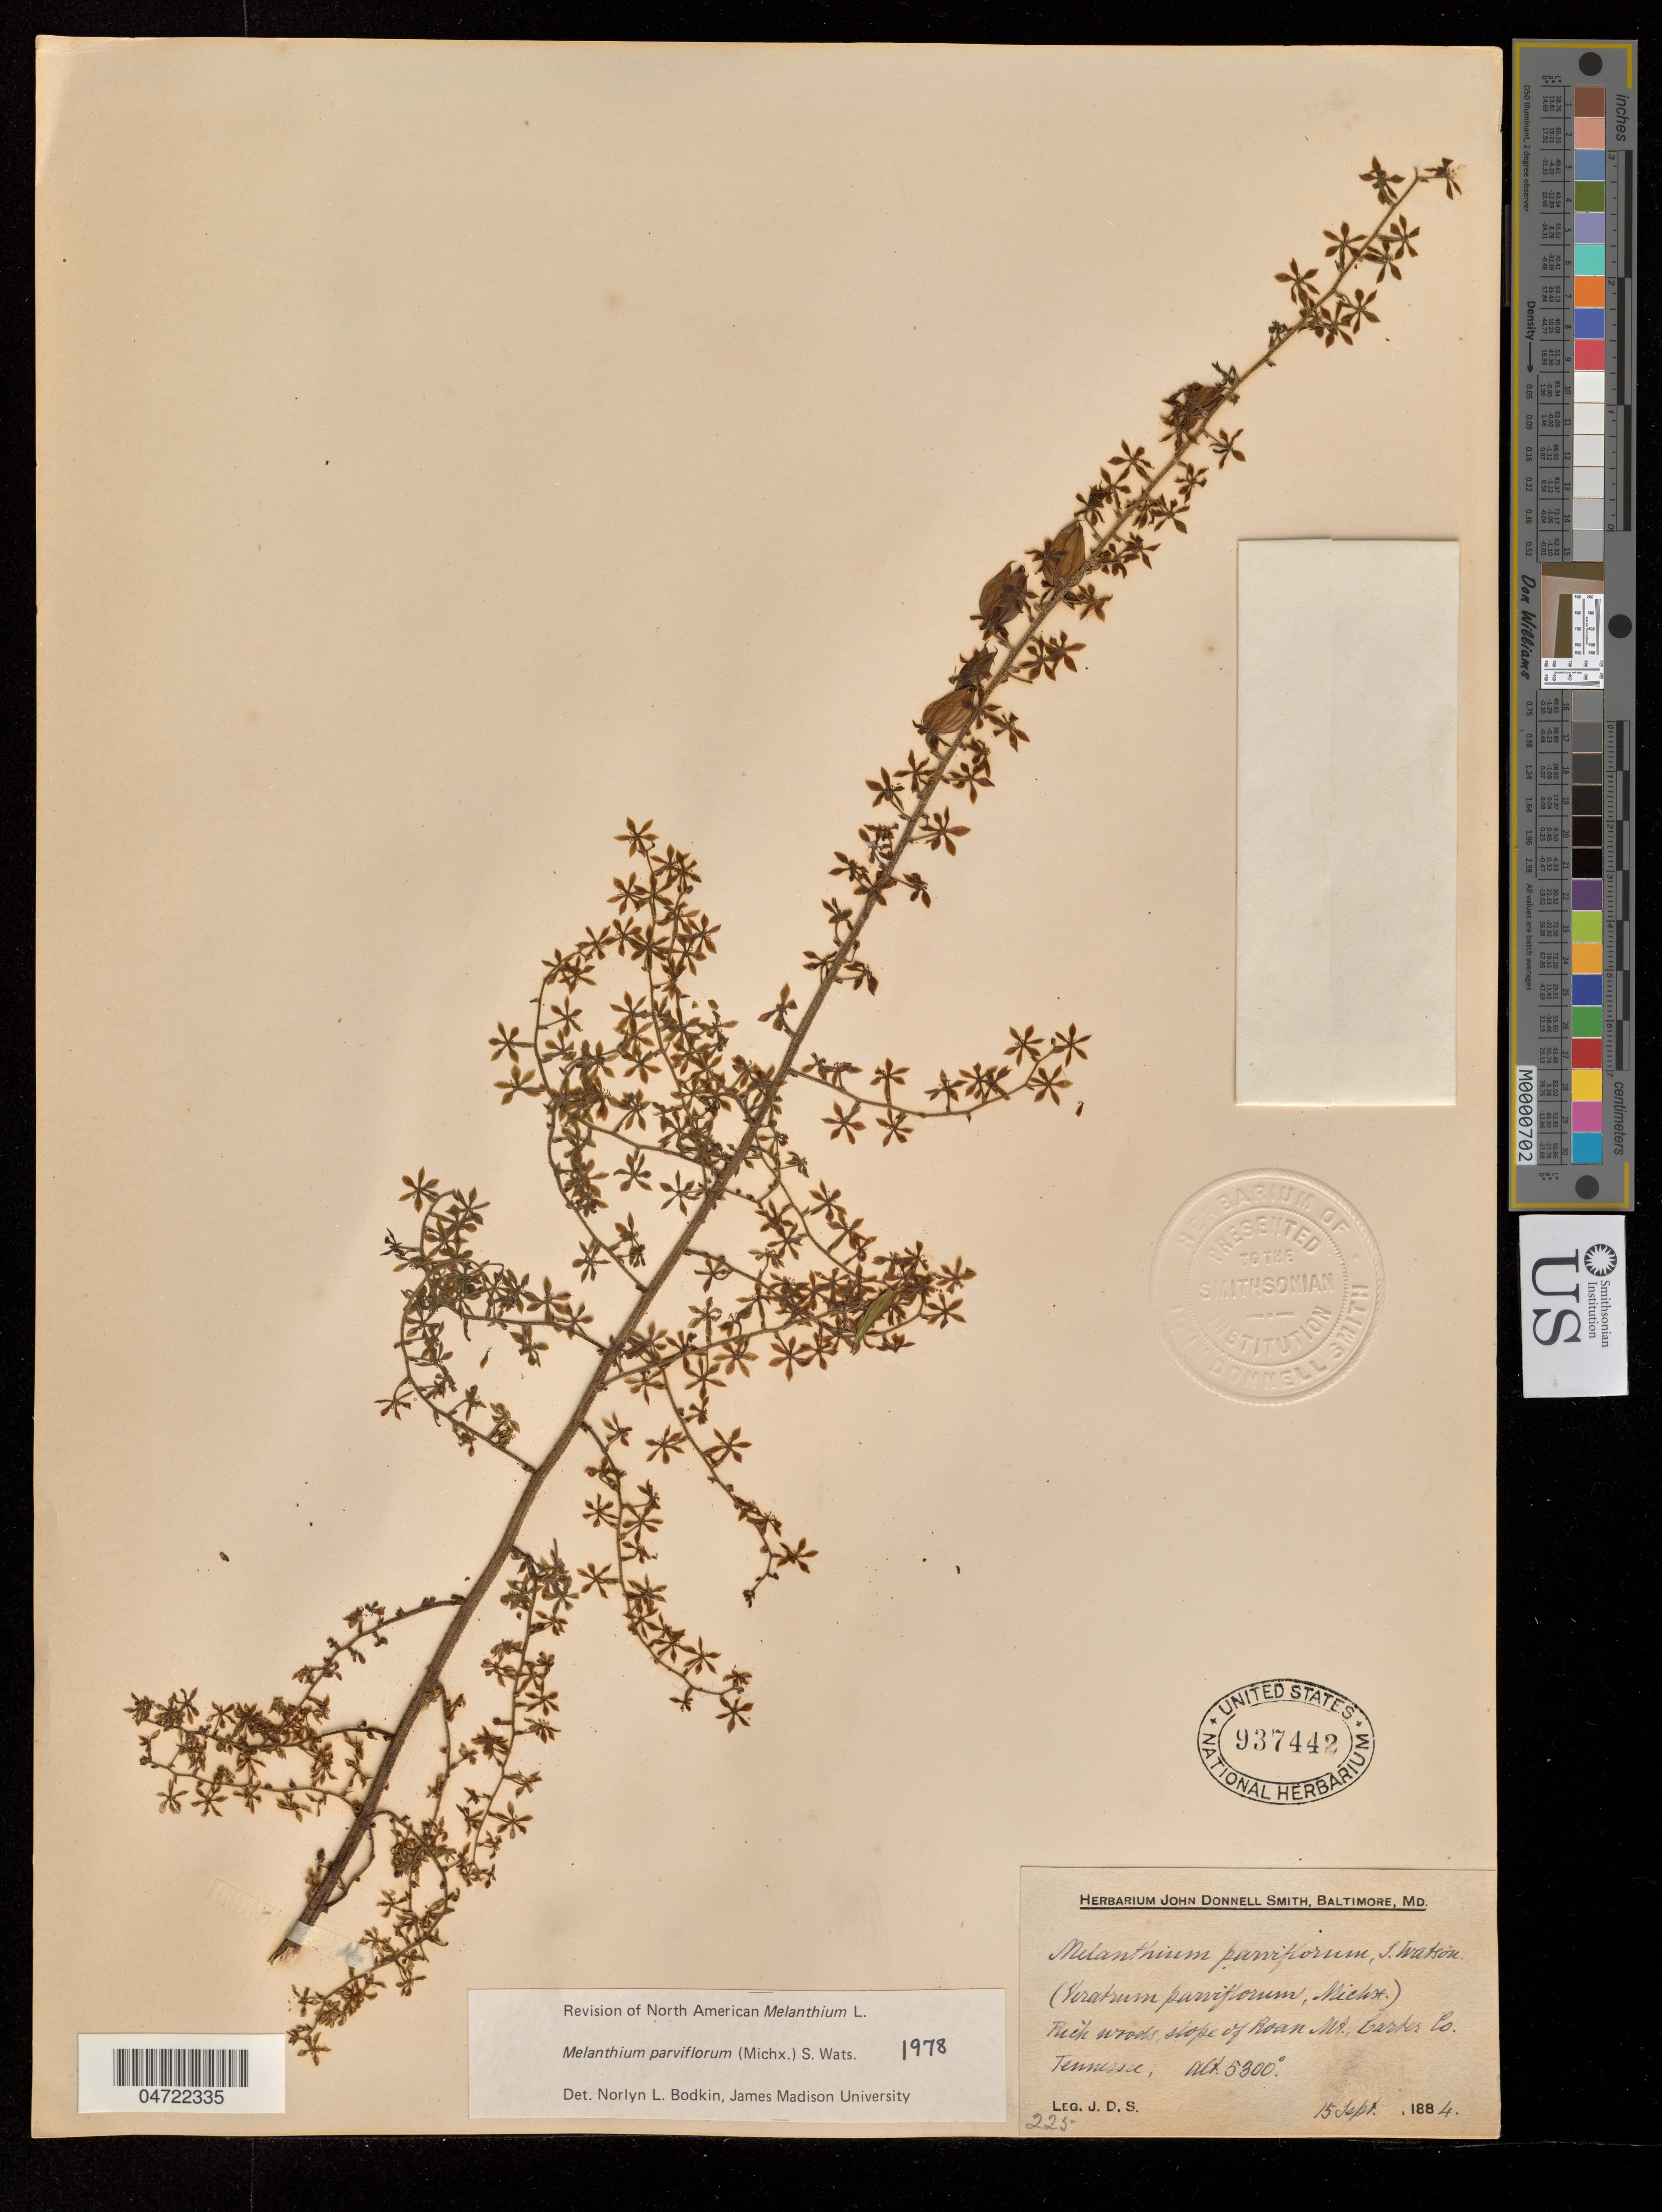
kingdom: Plantae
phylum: Tracheophyta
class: Liliopsida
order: Liliales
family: Melanthiaceae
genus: Melanthium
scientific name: Melanthium parviflorum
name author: (Michx.) S. Watson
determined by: Bodkin, N. L.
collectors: J. Donnell Smith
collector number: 225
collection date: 1884-09-15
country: United States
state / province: Tennessee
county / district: Carter County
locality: Rich woods, slope of Roan Mt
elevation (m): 1615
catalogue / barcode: US 937442